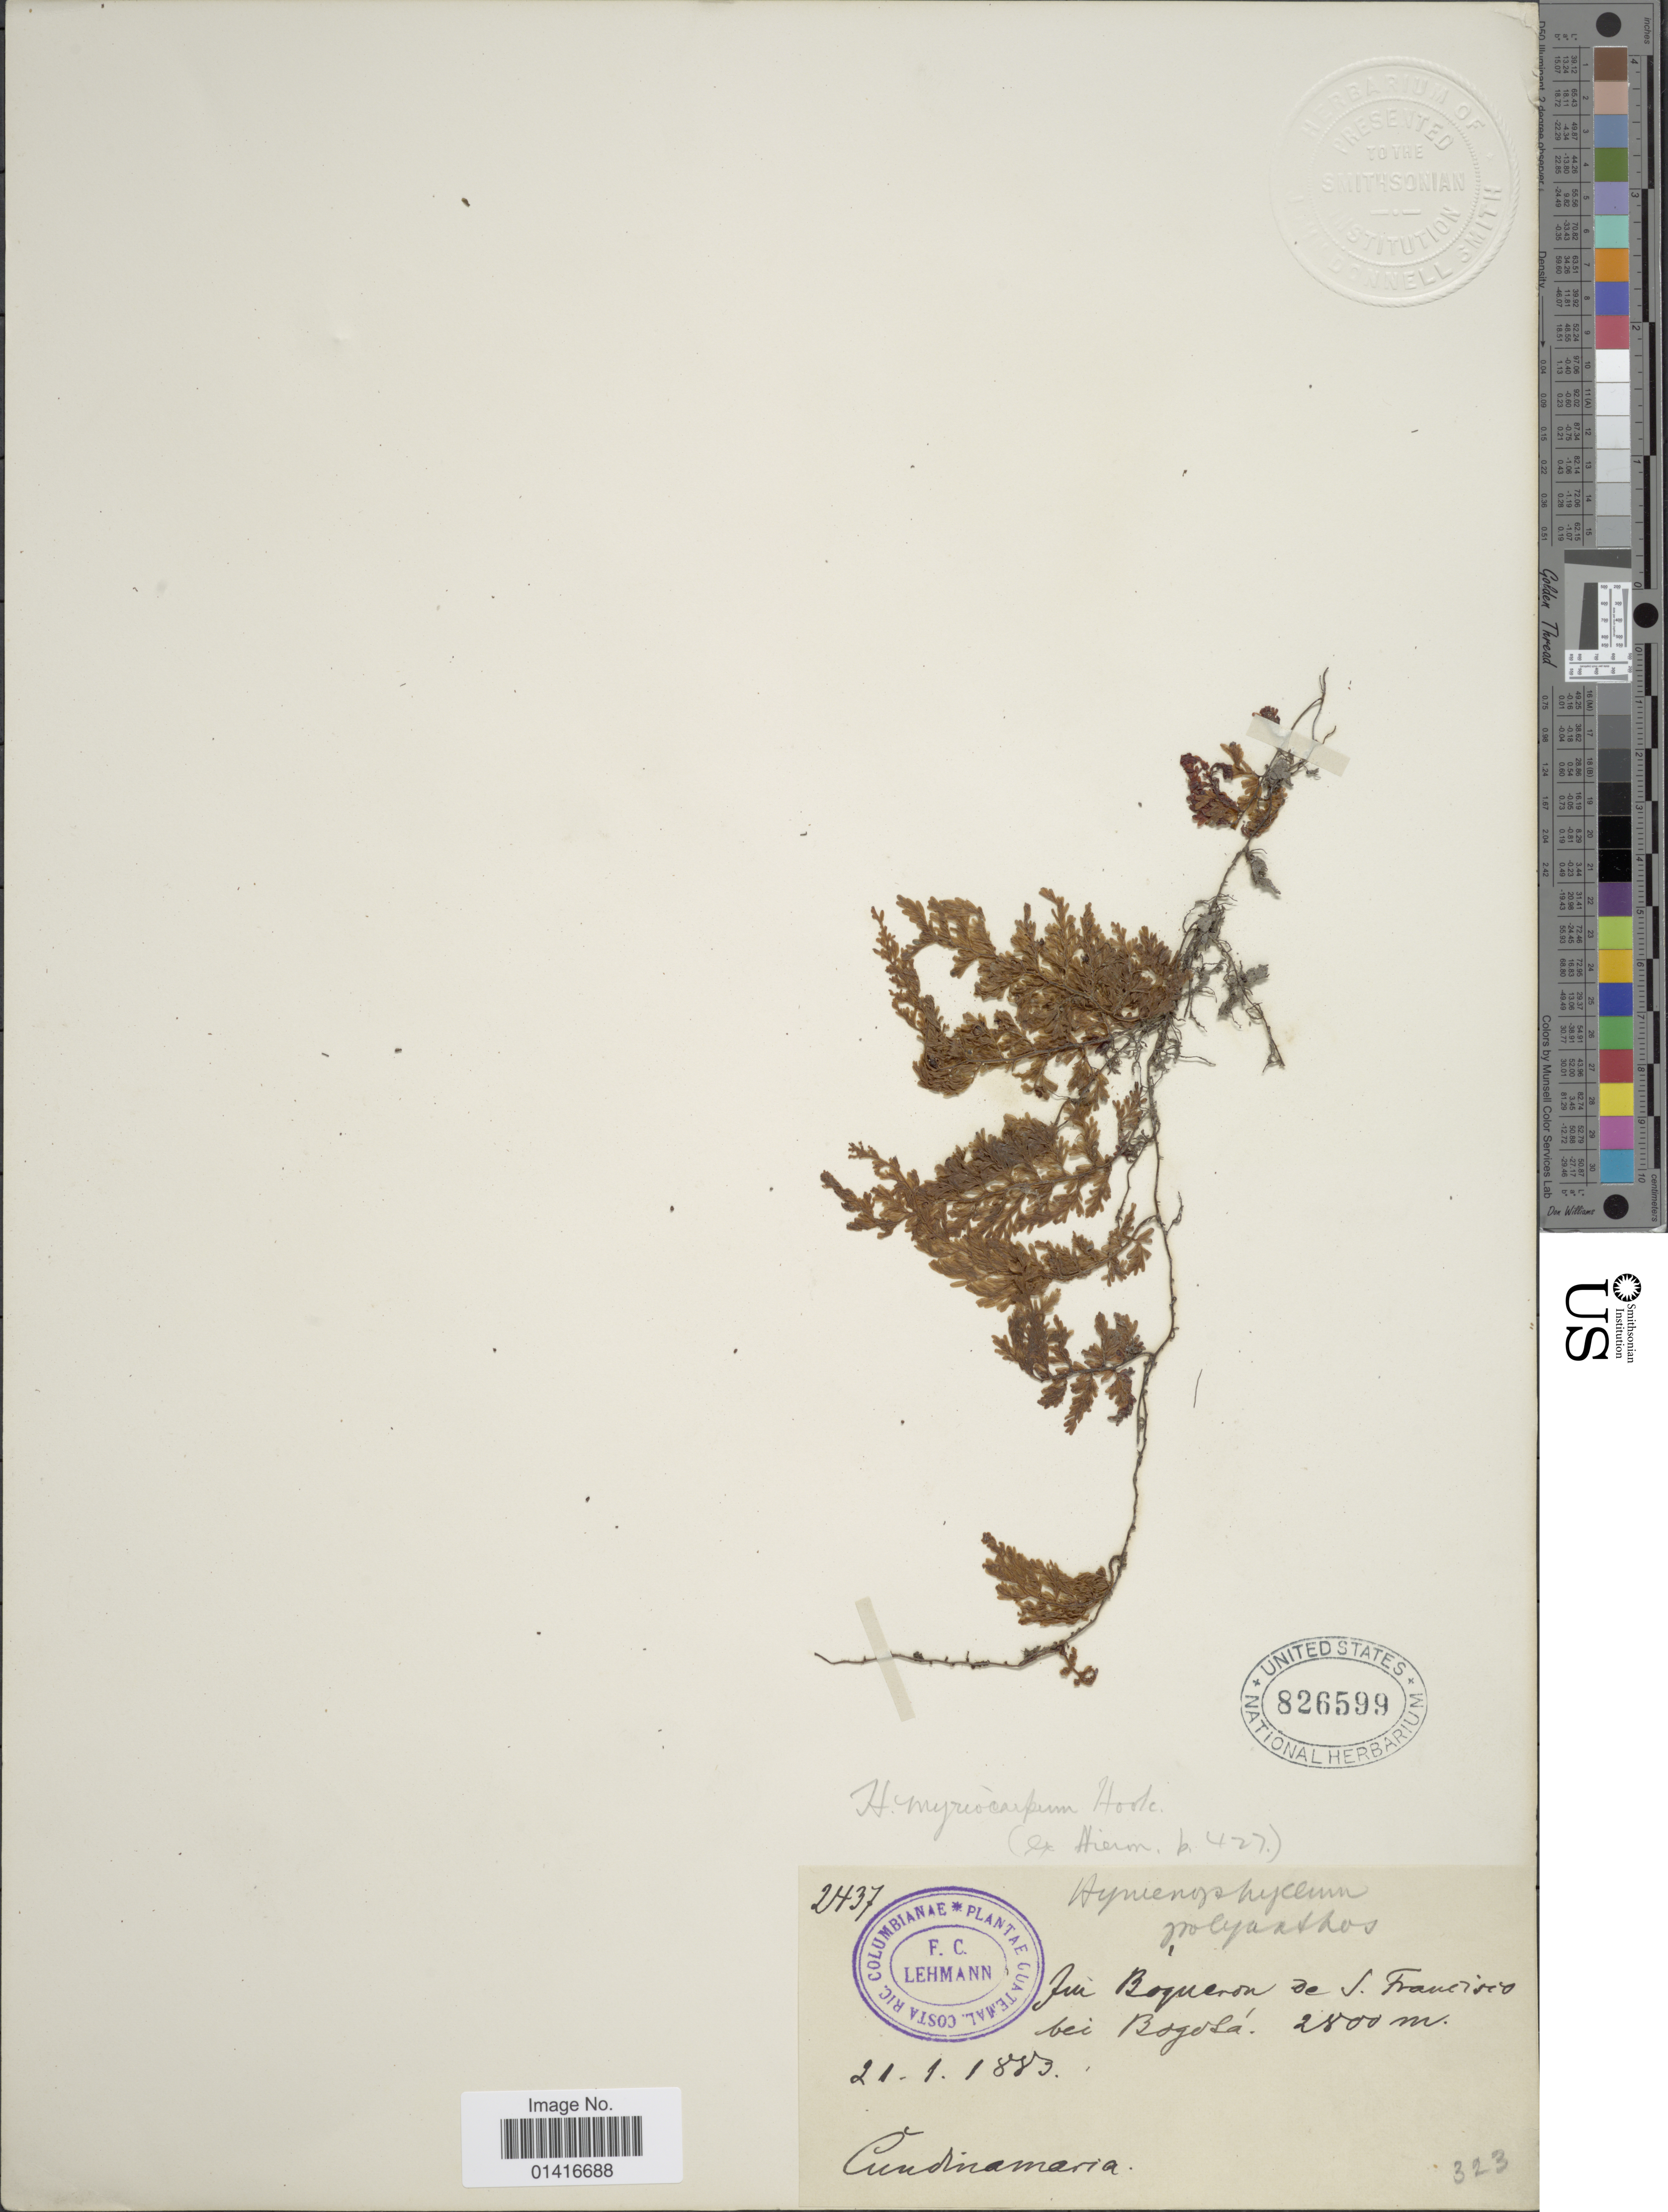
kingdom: Plantae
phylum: Tracheophyta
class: Polypodiopsida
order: Hymenophyllales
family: Hymenophyllaceae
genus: Hymenophyllum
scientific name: Hymenophyllum myriocarpum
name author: Hook.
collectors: F. C. Lehmann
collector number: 2437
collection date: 1883-01-21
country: Colombia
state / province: Cundinamarca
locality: Boqueron de S. Francisco bei Bogota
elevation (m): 2800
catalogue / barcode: US 826599